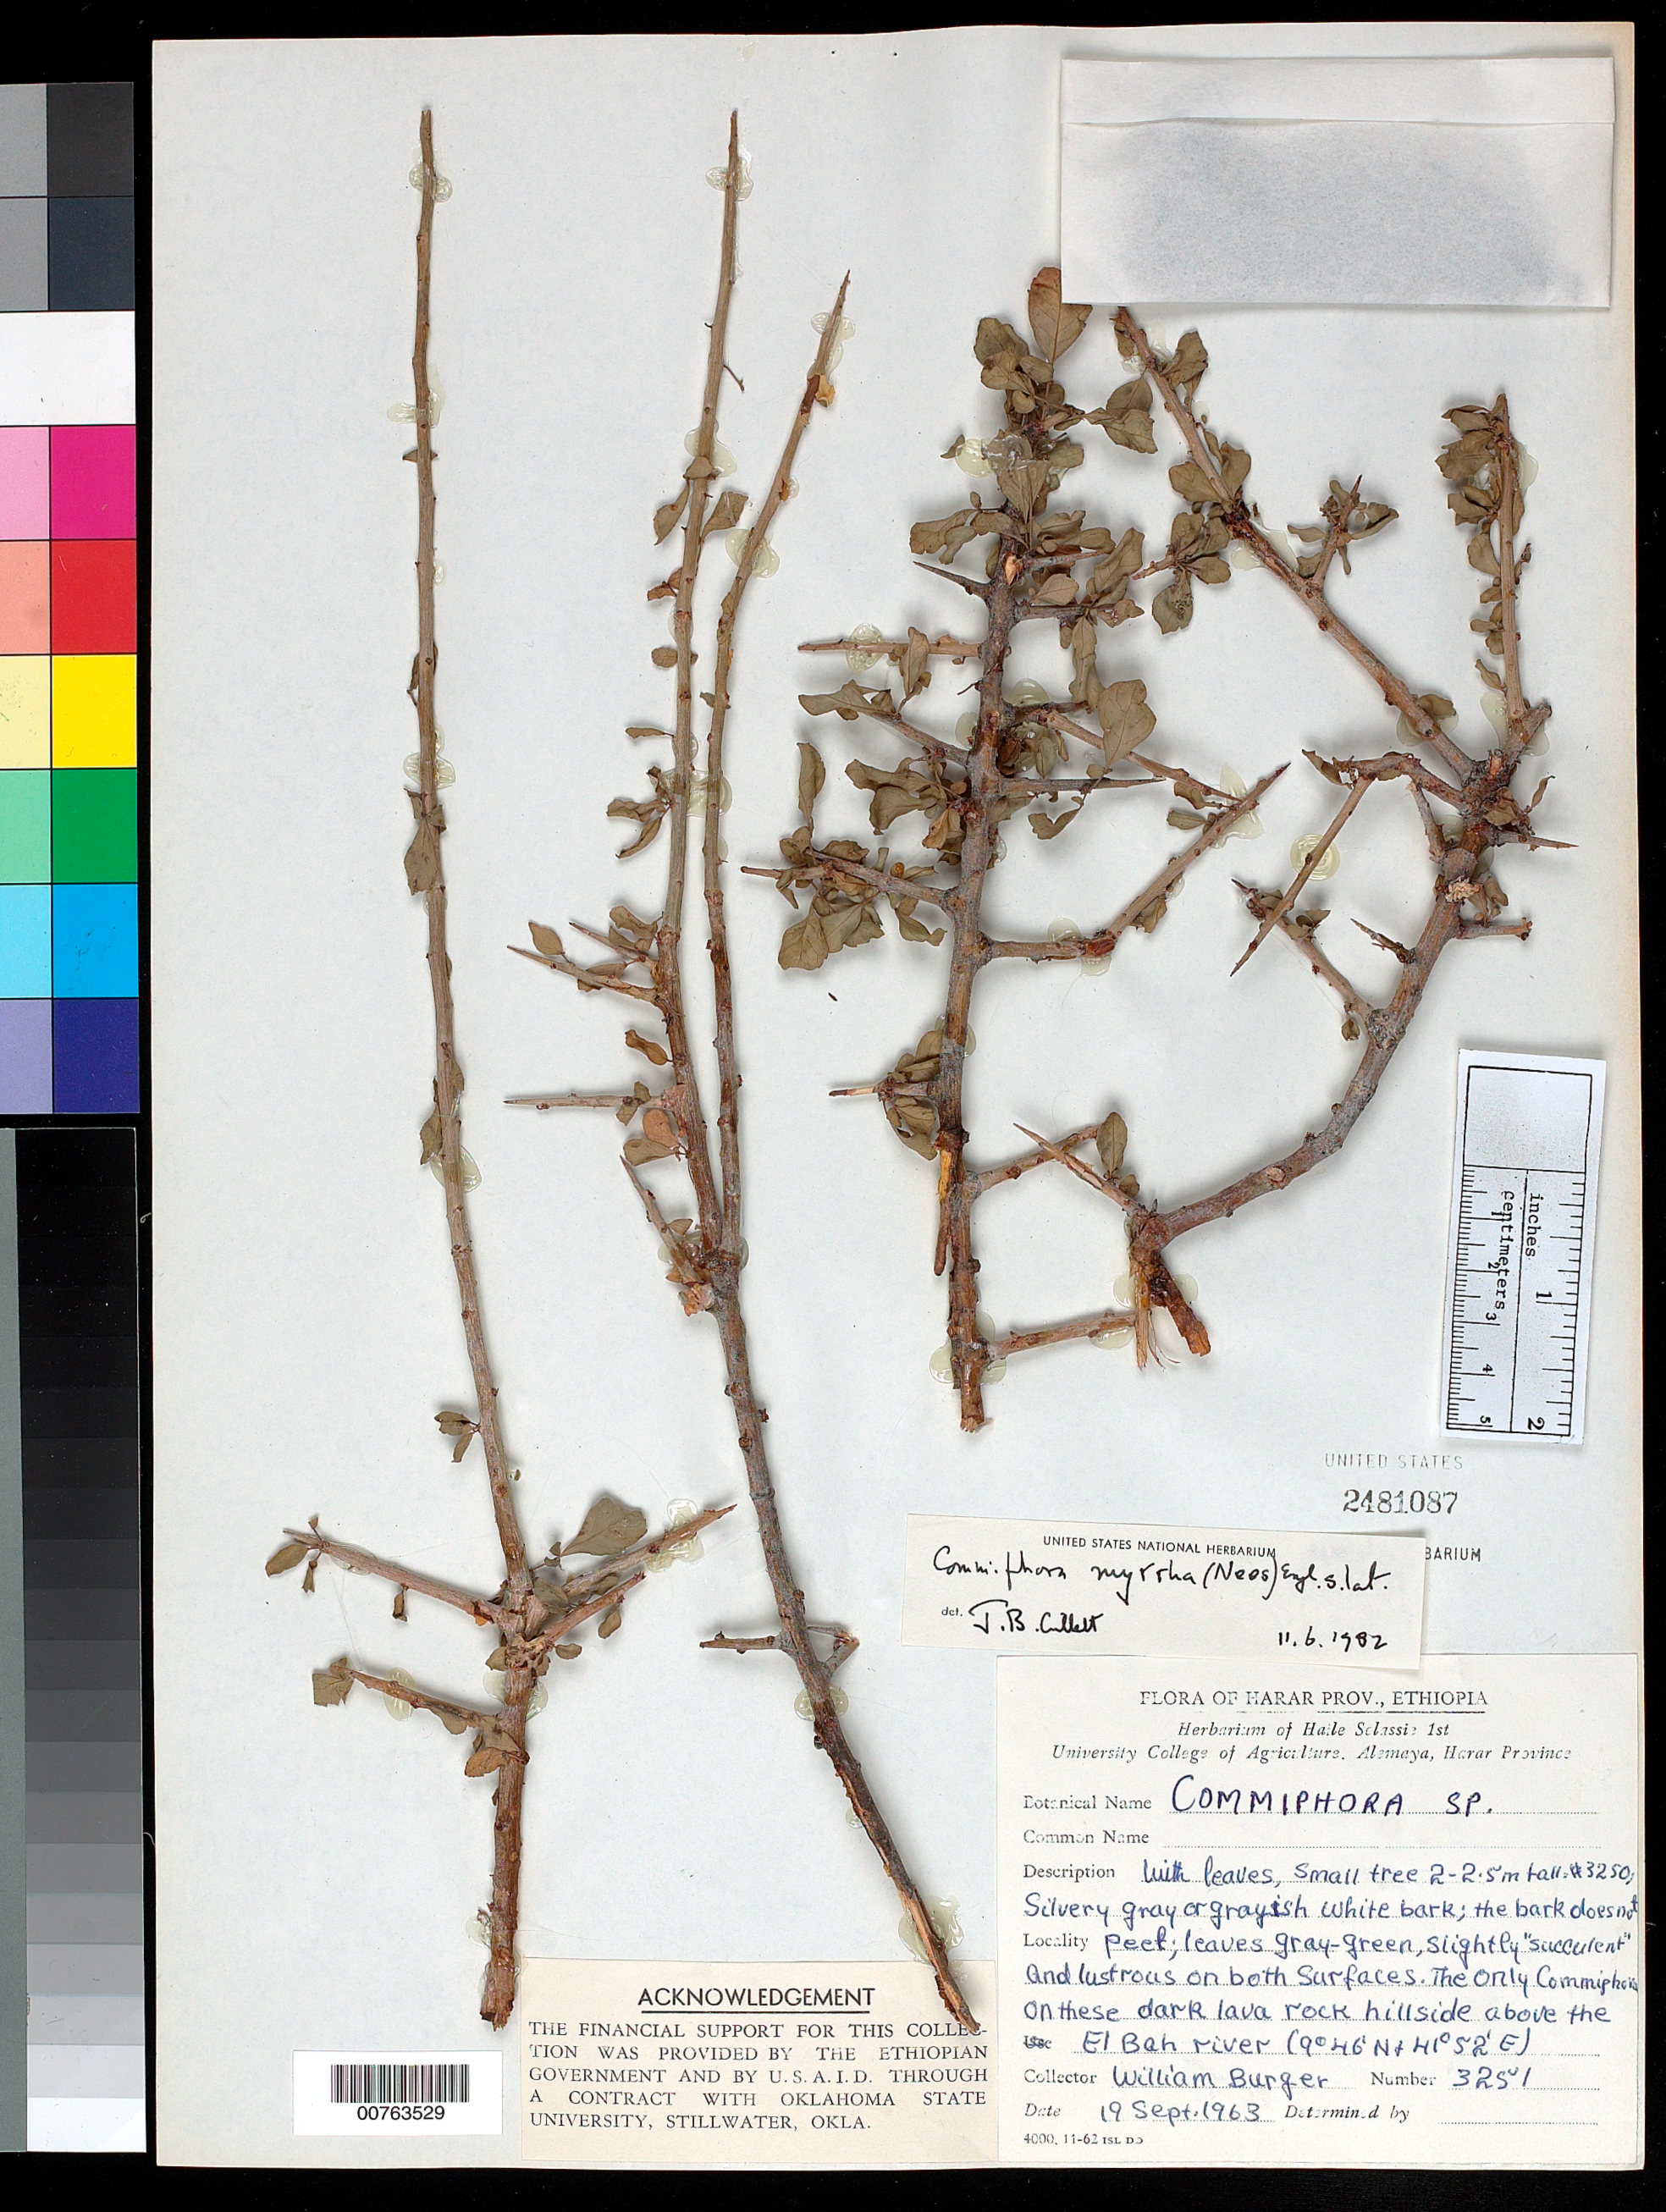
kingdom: Plantae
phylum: Tracheophyta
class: Magnoliopsida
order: Sapindales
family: Burseraceae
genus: Commiphora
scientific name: Commiphora myrrha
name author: (Nees) Engl.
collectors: W. Burger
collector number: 3251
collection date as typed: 19 Sep 1963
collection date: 1963-09-19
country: Ethiopia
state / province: Harari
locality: Above the El Bah River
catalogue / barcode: US 2481087